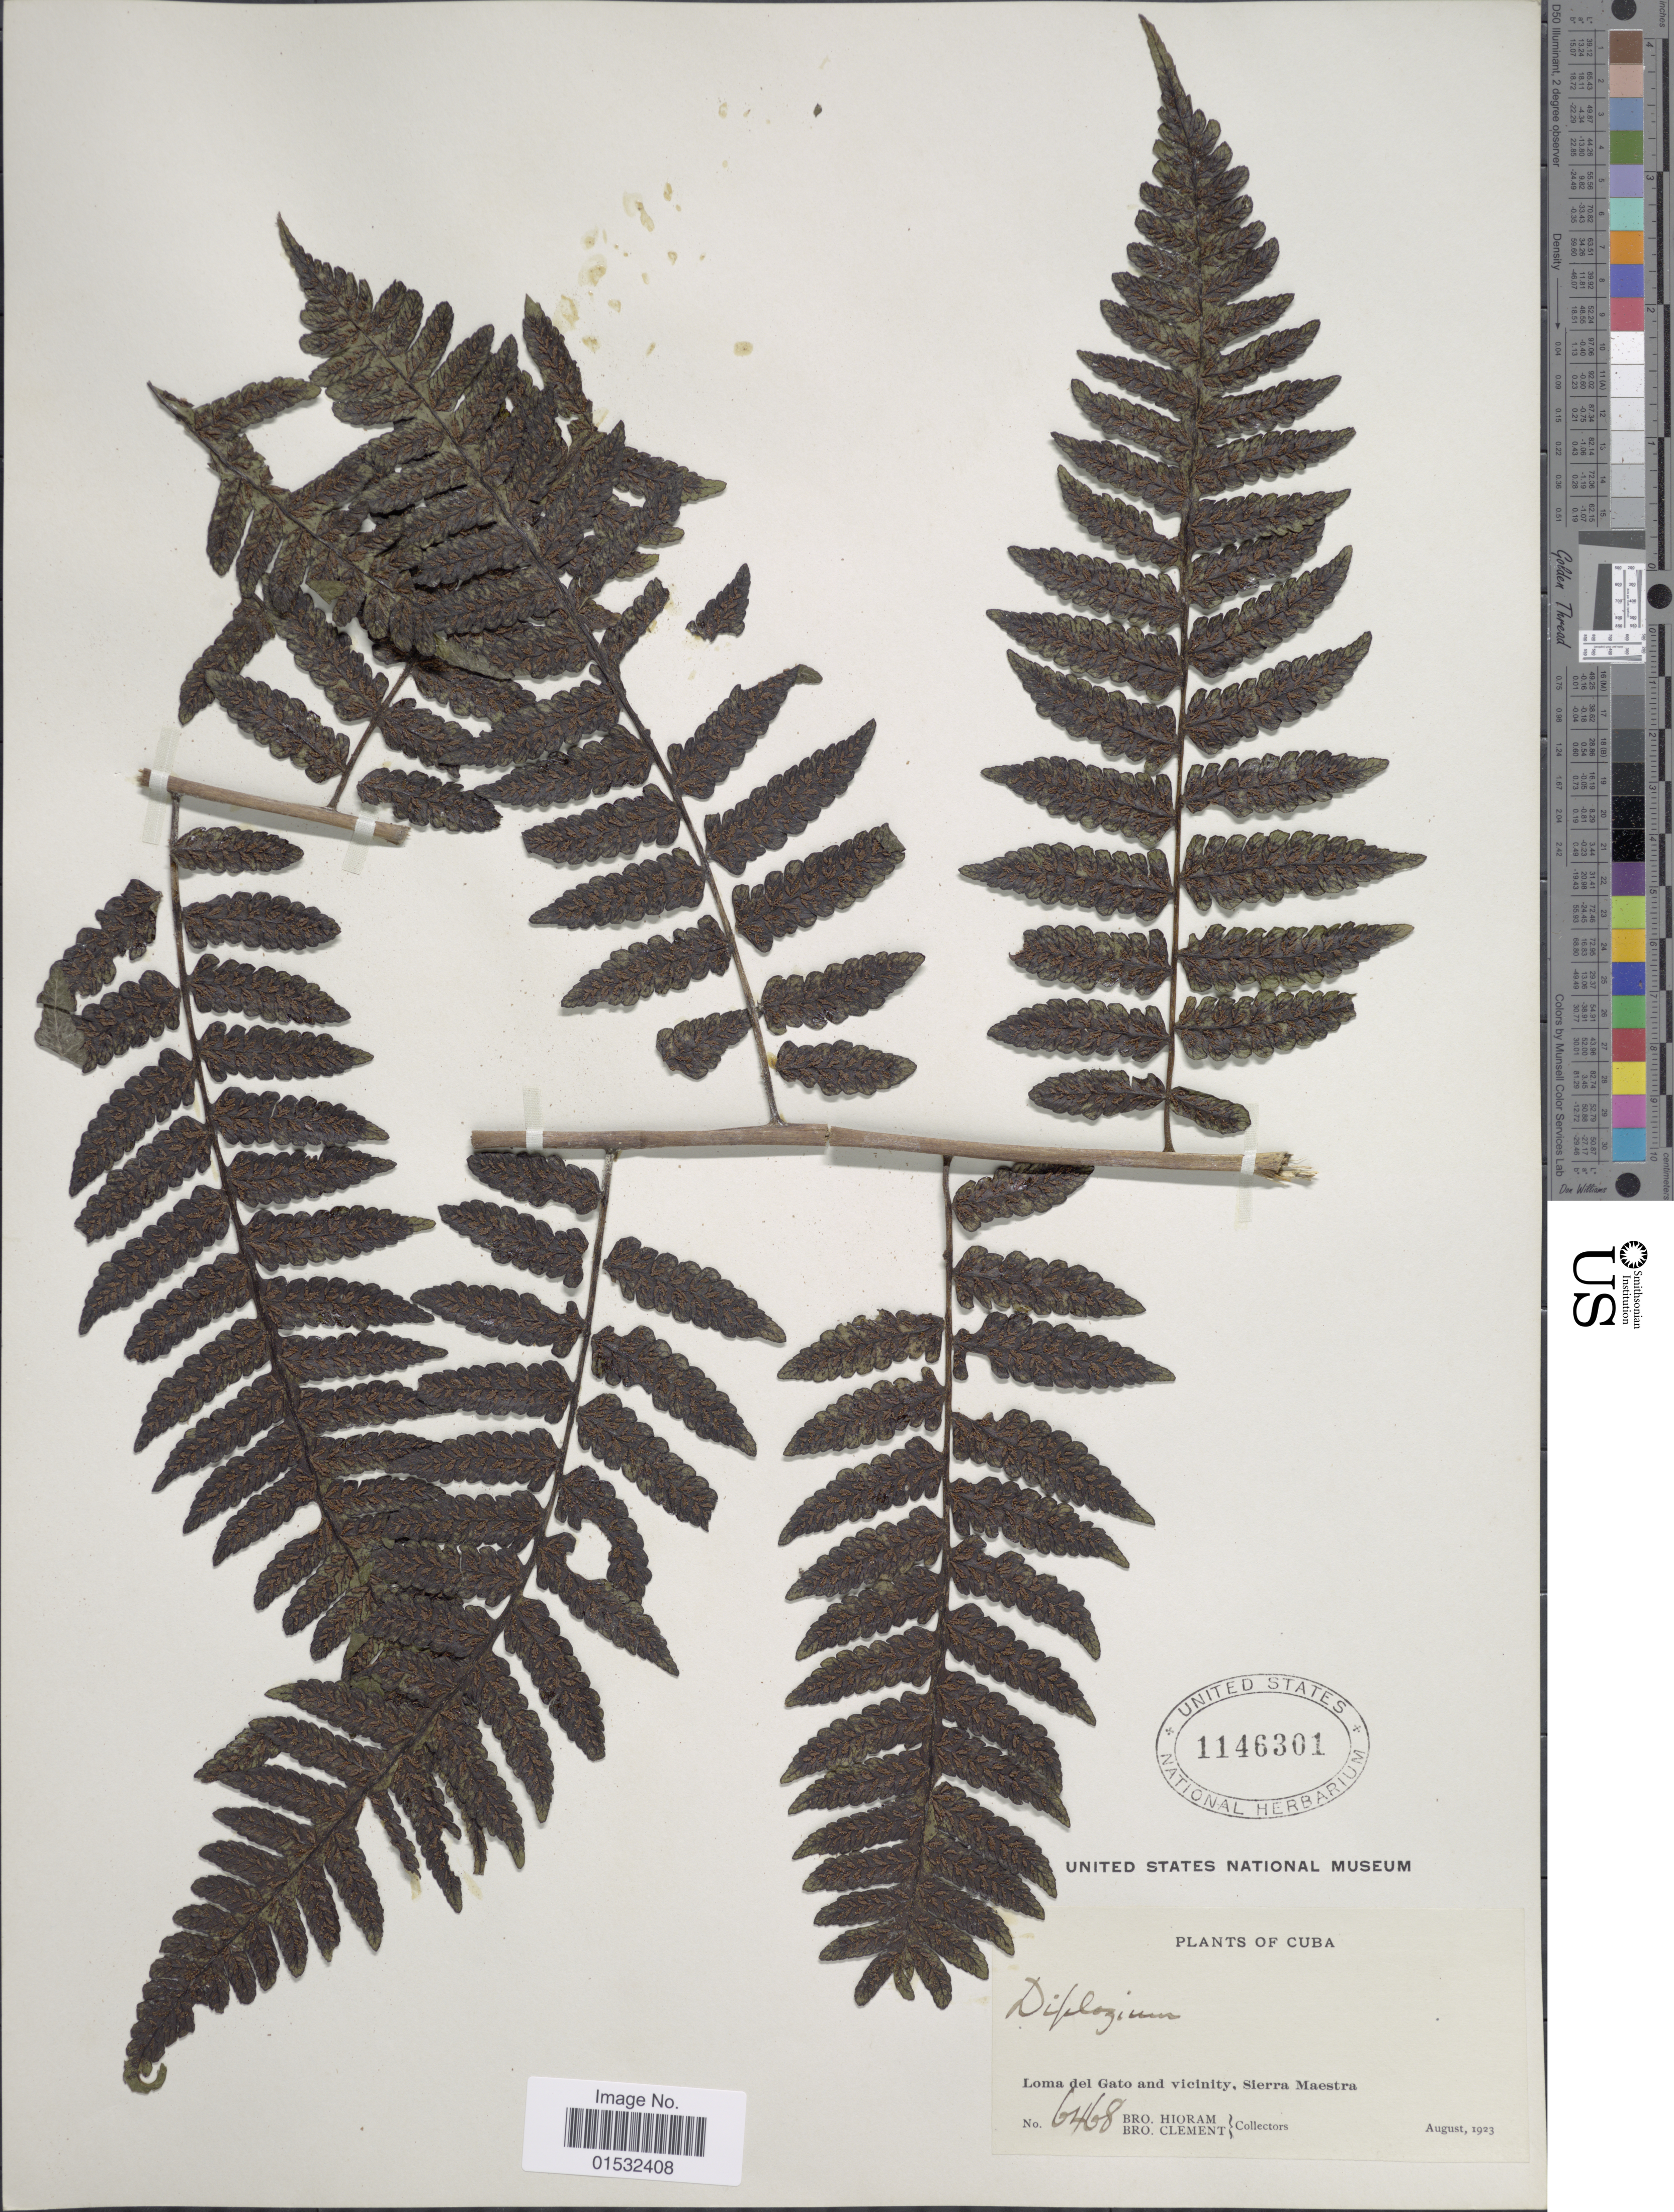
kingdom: Plantae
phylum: Tracheophyta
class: Polypodiopsida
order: Polypodiales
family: Athyriaceae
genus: Diplazium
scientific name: Diplazium striatum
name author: (L.) C. Presl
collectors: Bro. Hioram & B. Clement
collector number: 6468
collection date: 1923-08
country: Cuba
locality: Loma del Gato and vicinity, Sierra Maestra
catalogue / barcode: US 1146301